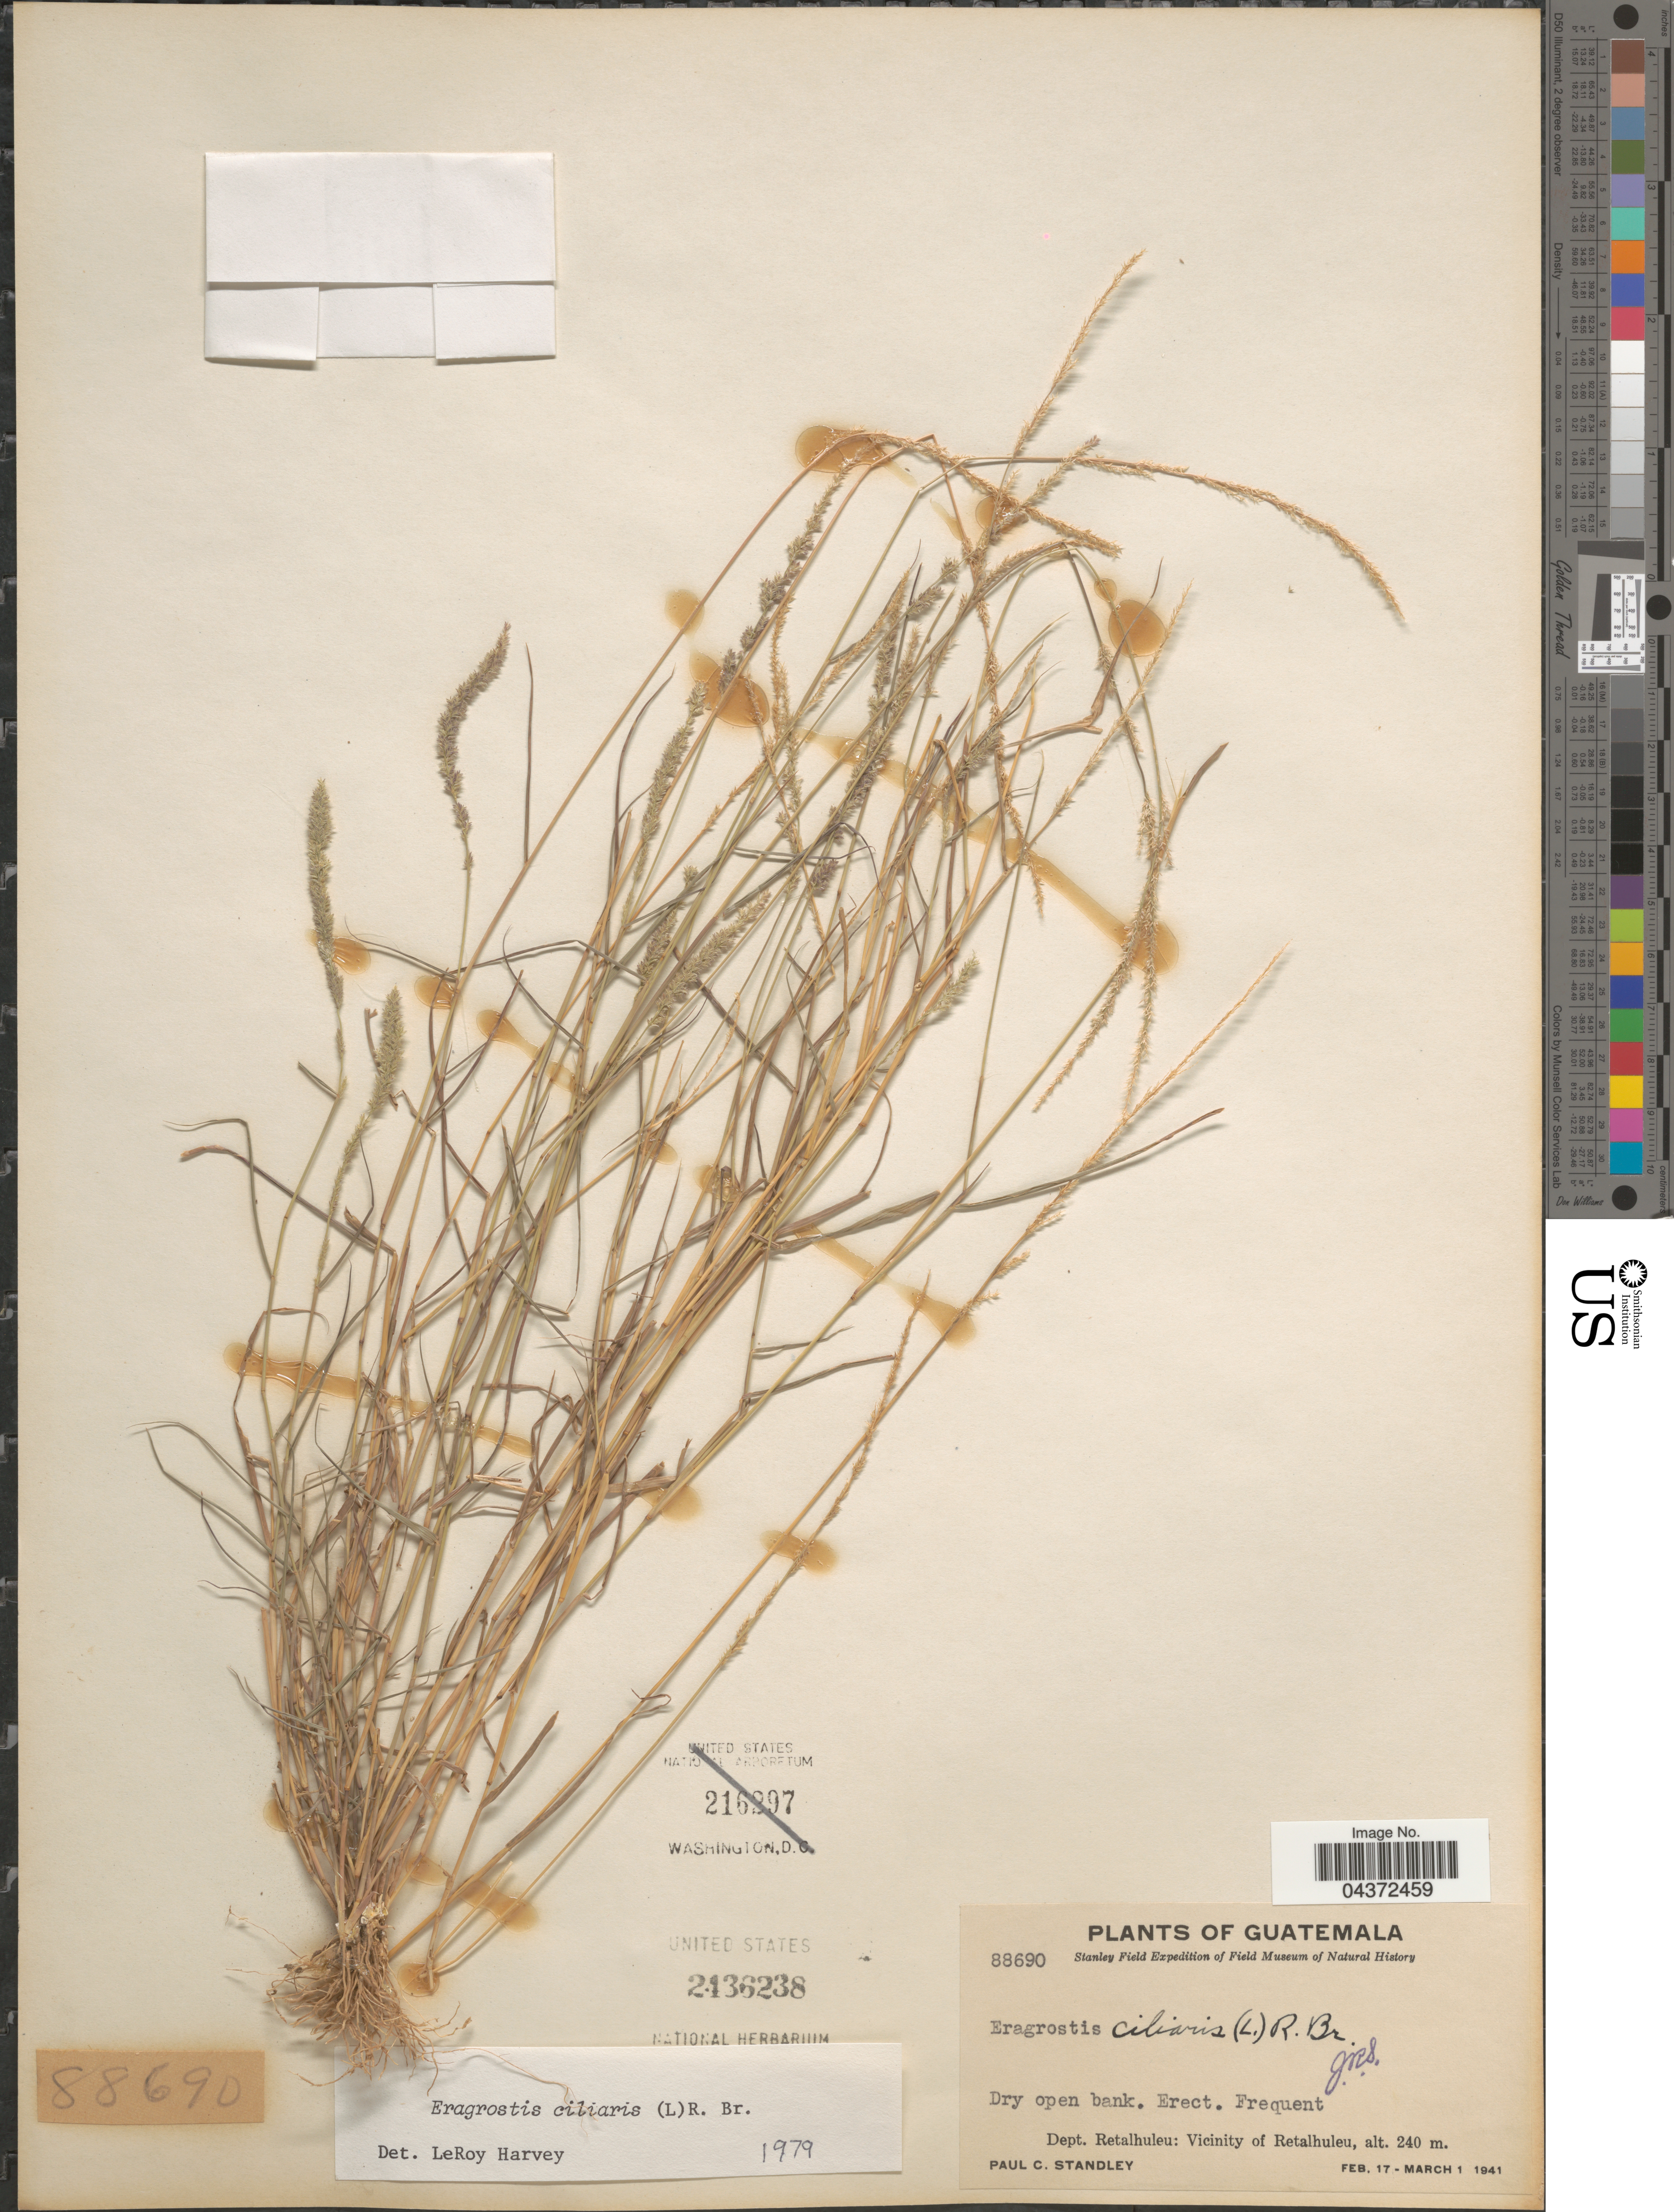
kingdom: Plantae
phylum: Tracheophyta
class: Liliopsida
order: Poales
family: Poaceae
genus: Eragrostis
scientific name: Eragrostis ciliaris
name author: (L.) R. Br.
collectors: P. C. Standley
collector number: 88690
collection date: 1941-02-17/1941-03-01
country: Guatemala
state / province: Retalhuleu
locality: Stanley Field Expedition of Field Museum of Natural History. Dry open bank. Dept. Retalhuleu: Vicinity of Retalhuleu.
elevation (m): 240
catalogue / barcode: US 2436238